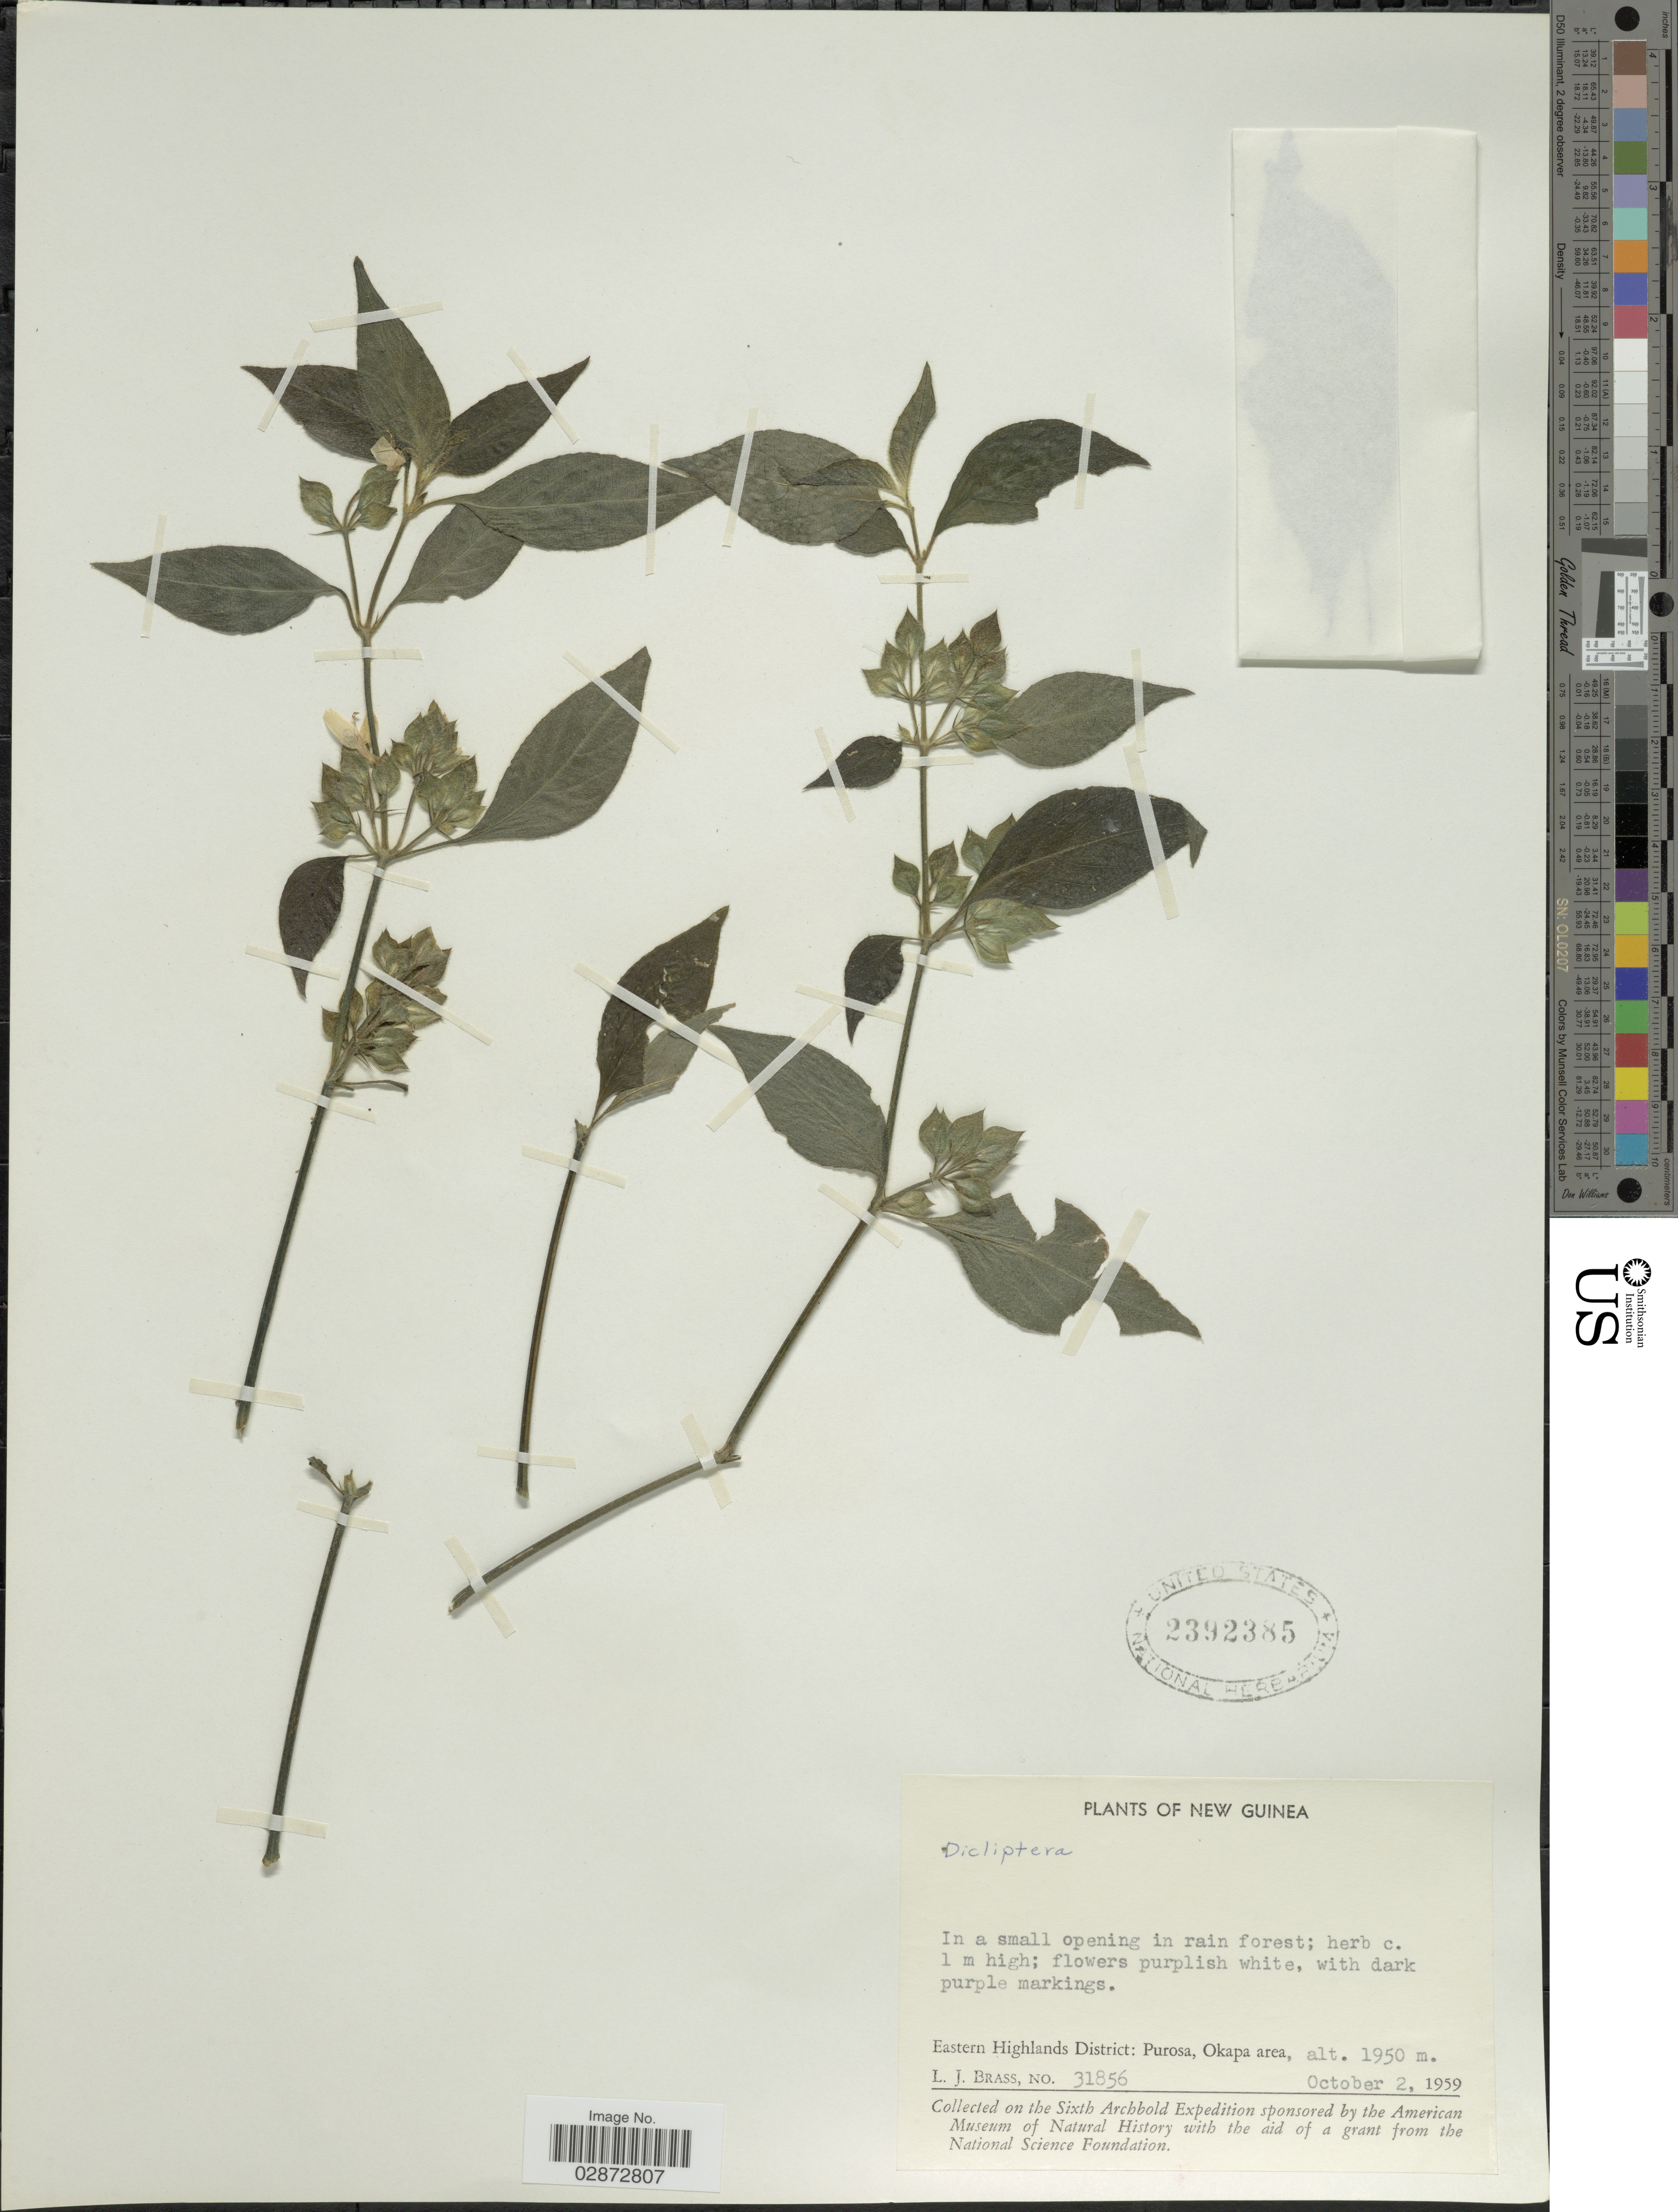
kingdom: Plantae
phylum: Tracheophyta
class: Magnoliopsida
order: Lamiales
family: Acanthaceae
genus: Dicliptera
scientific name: Dicliptera sp.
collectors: L. J. Brass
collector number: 31856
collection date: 1959-10-02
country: Papua New Guinea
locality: New Guinea, Eastern Highlands District: Purosa, Okapa area.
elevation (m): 1950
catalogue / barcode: US 2392385